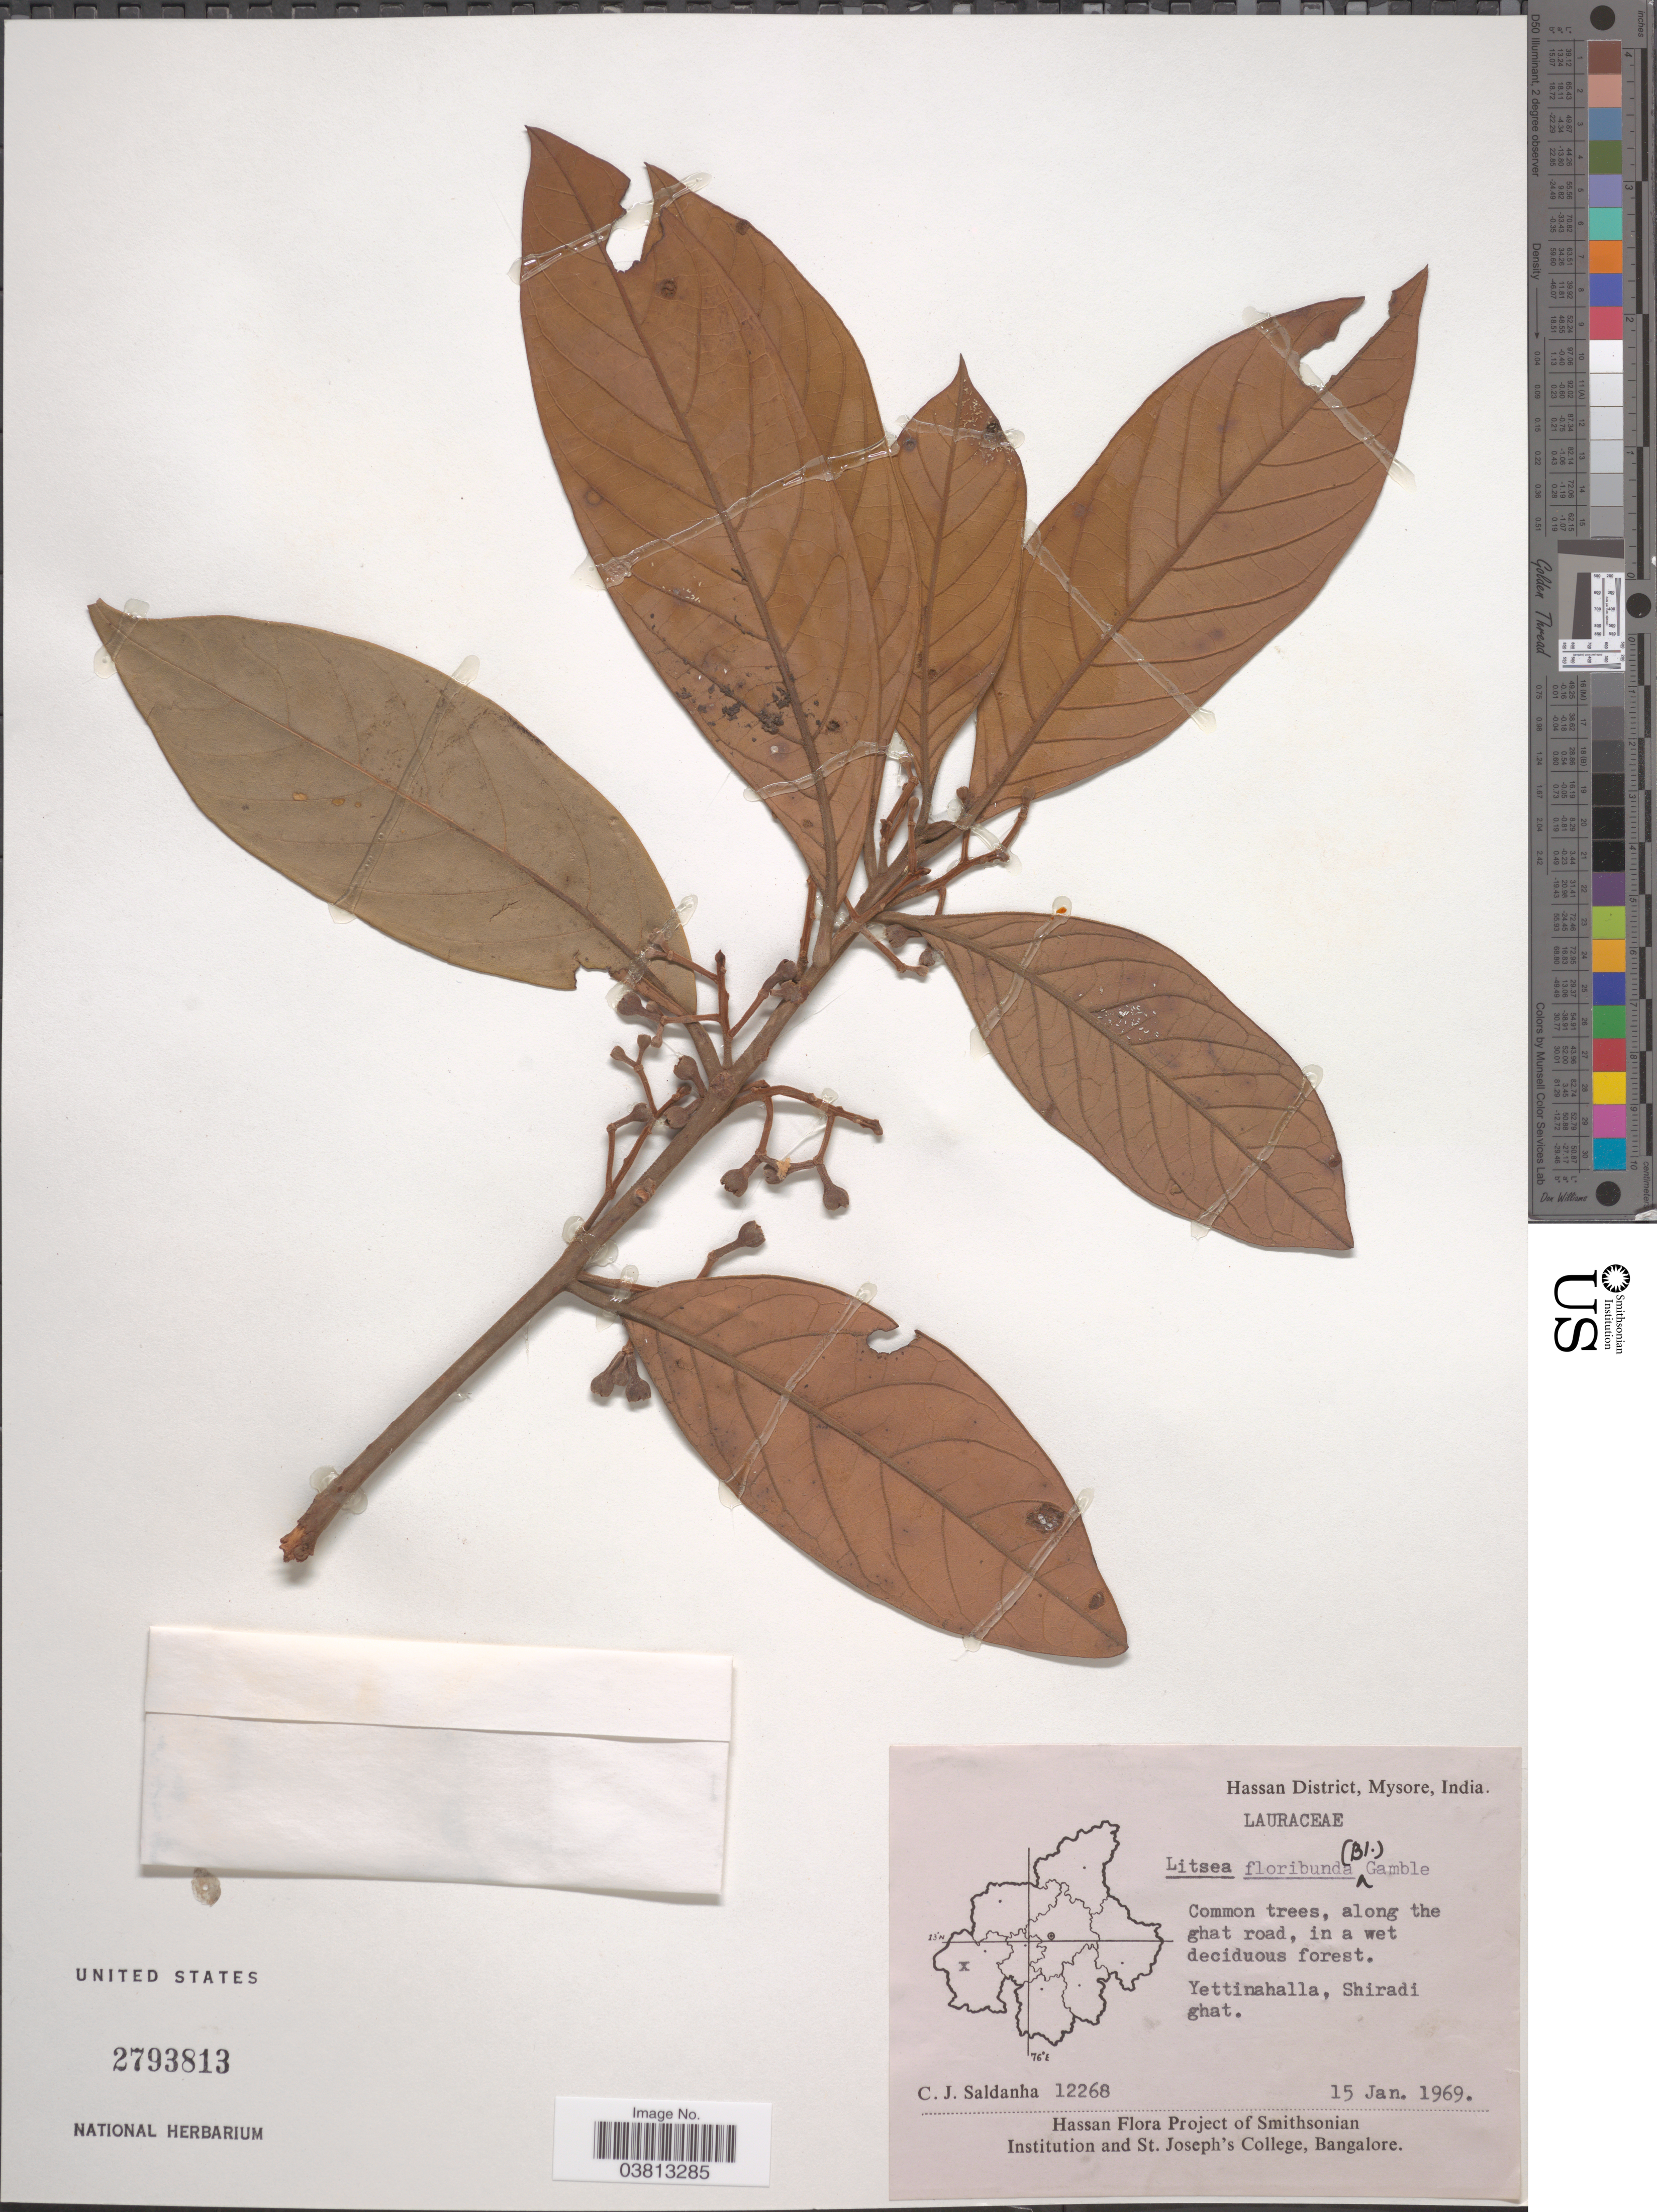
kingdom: Plantae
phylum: Tracheophyta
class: Magnoliopsida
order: Laurales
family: Lauraceae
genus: Litsea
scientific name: Litsea floribunda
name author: Gamble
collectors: C. J. Saldanha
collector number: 12268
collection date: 1969-01-15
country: India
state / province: Karnataka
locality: Hassan District, Mysore. Yettinahalla, Shiradi ghat.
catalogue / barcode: US 2793813